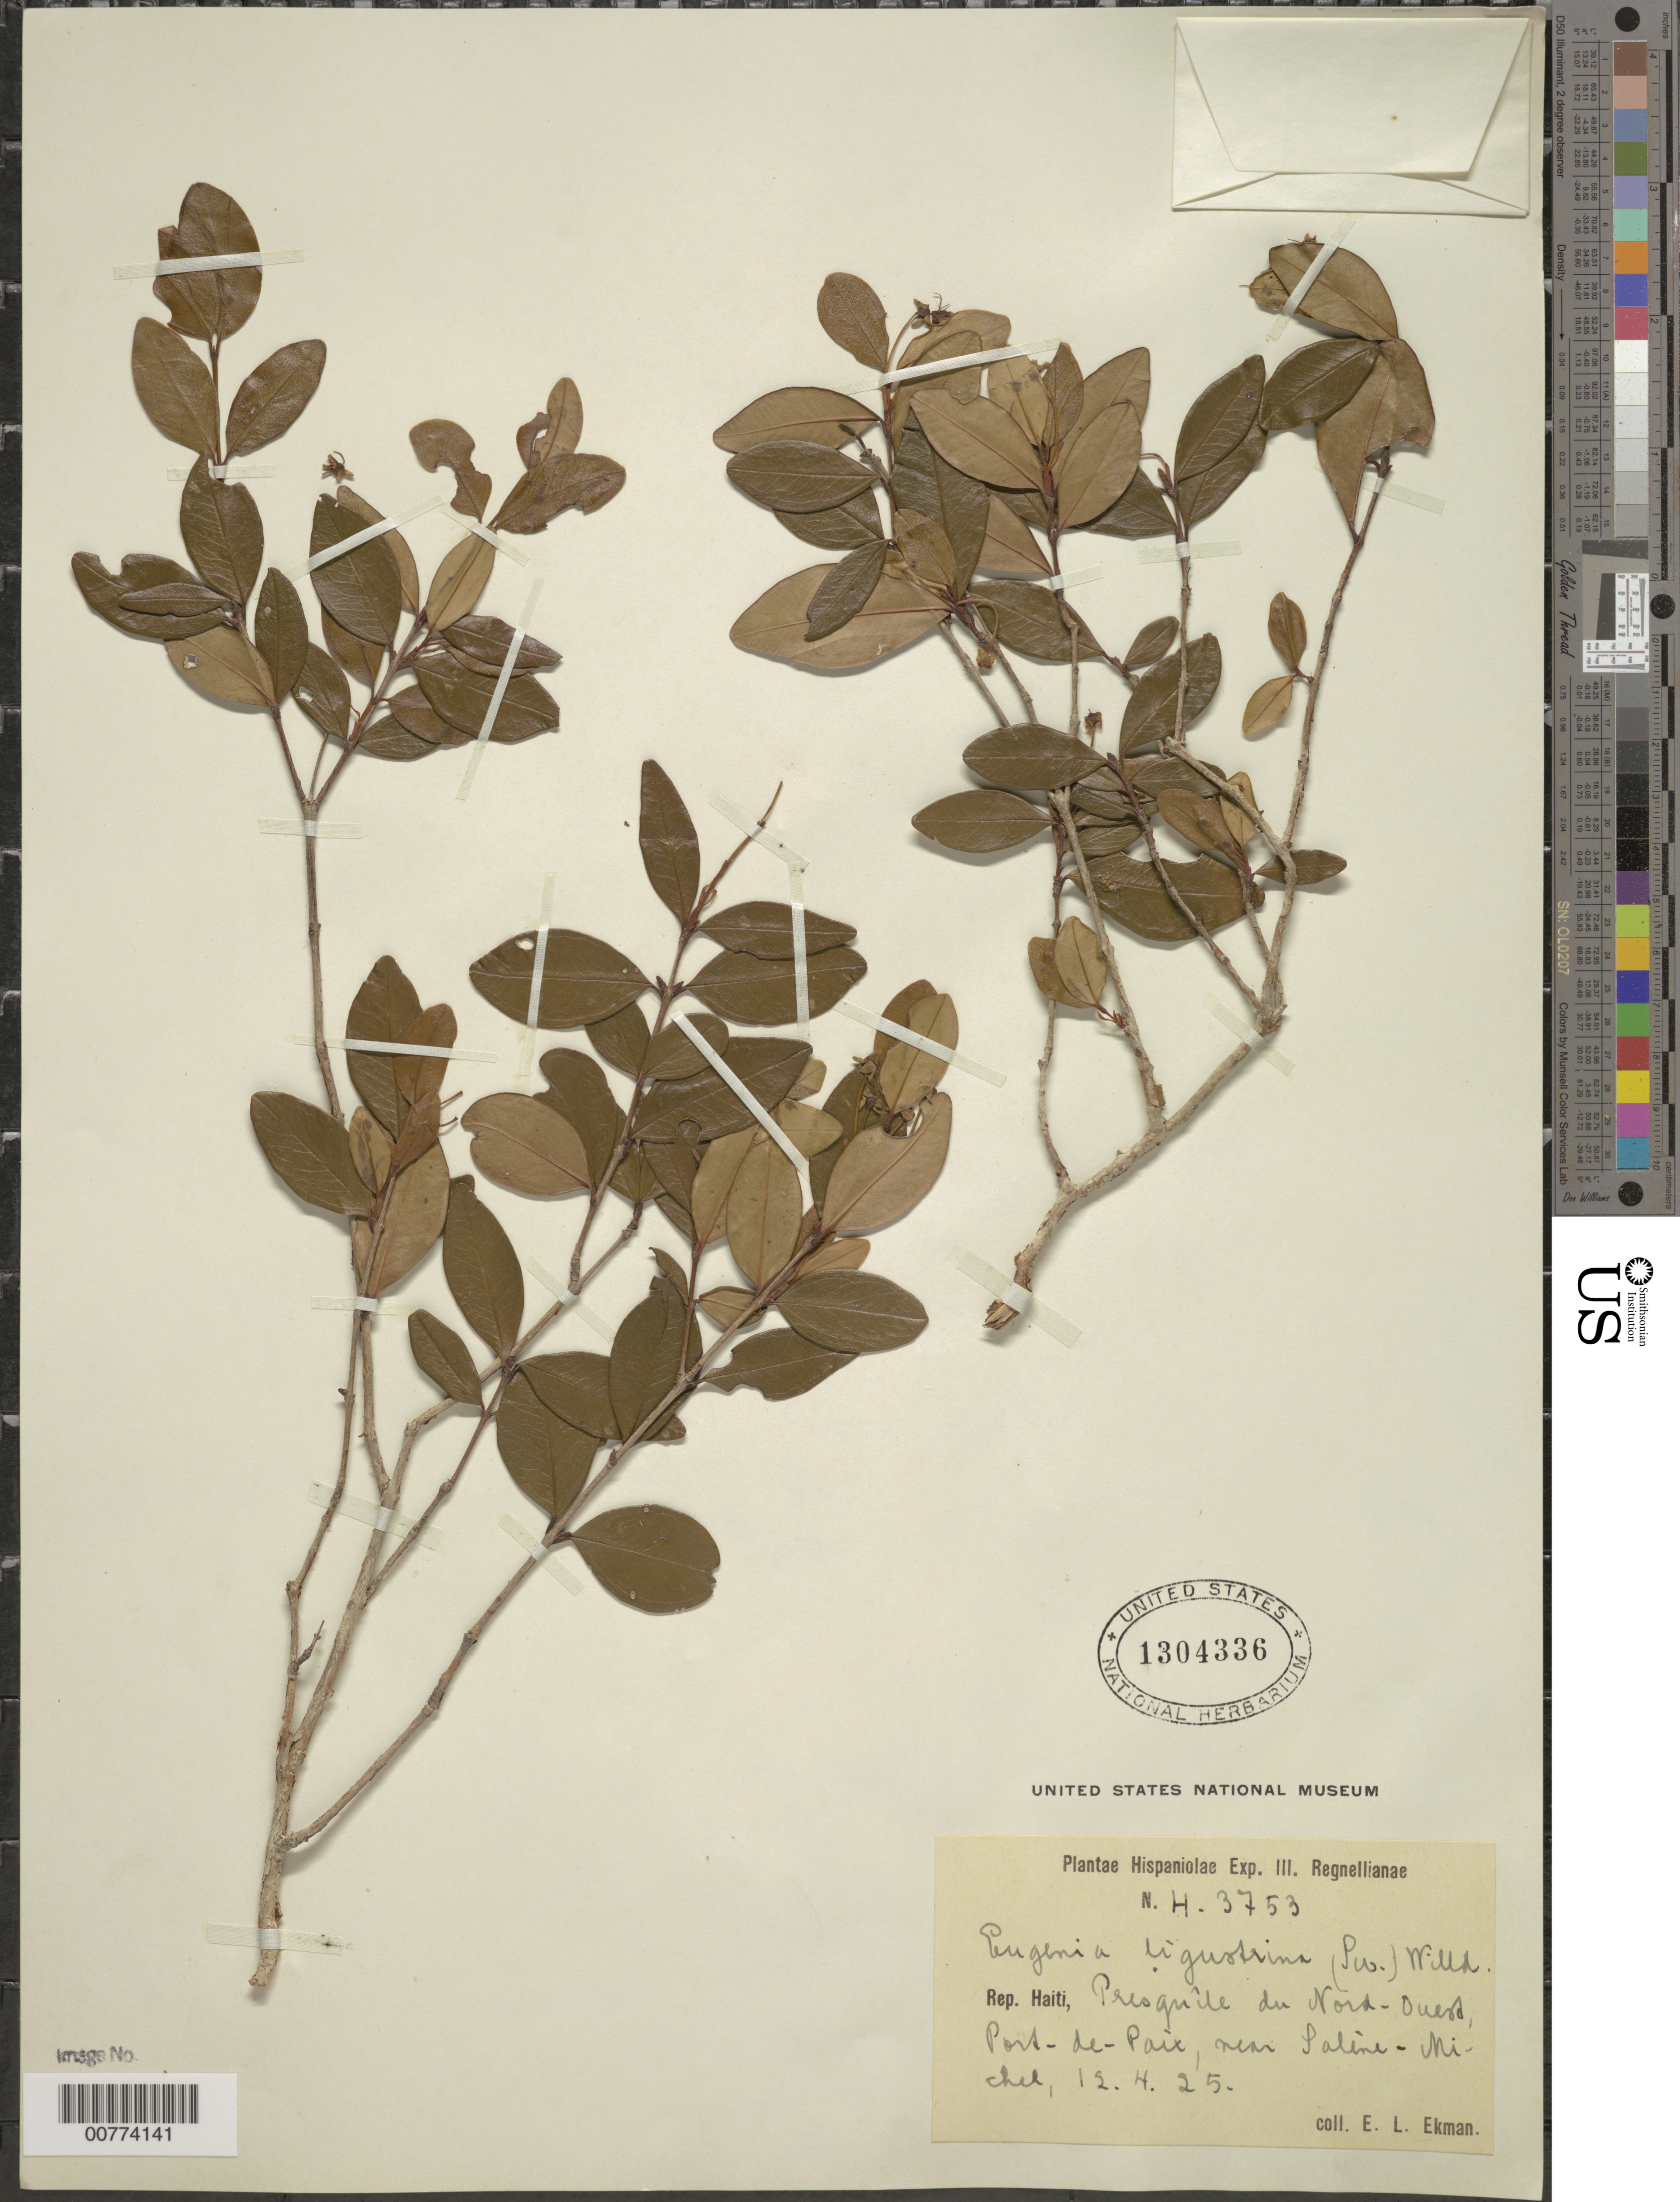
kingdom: Plantae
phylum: Tracheophyta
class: Magnoliopsida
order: Myrtales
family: Myrtaceae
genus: Eugenia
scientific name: Eugenia ligustrina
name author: (Sw.) Willd.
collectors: E. L. Ekman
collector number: H 3753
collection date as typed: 12 Apr 1925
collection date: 1925-04-12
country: Haiti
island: Hispaniola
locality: Presquîle du Nord-Ouest, Port-de-Paix, near Saline- Michel.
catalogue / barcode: US 1304336